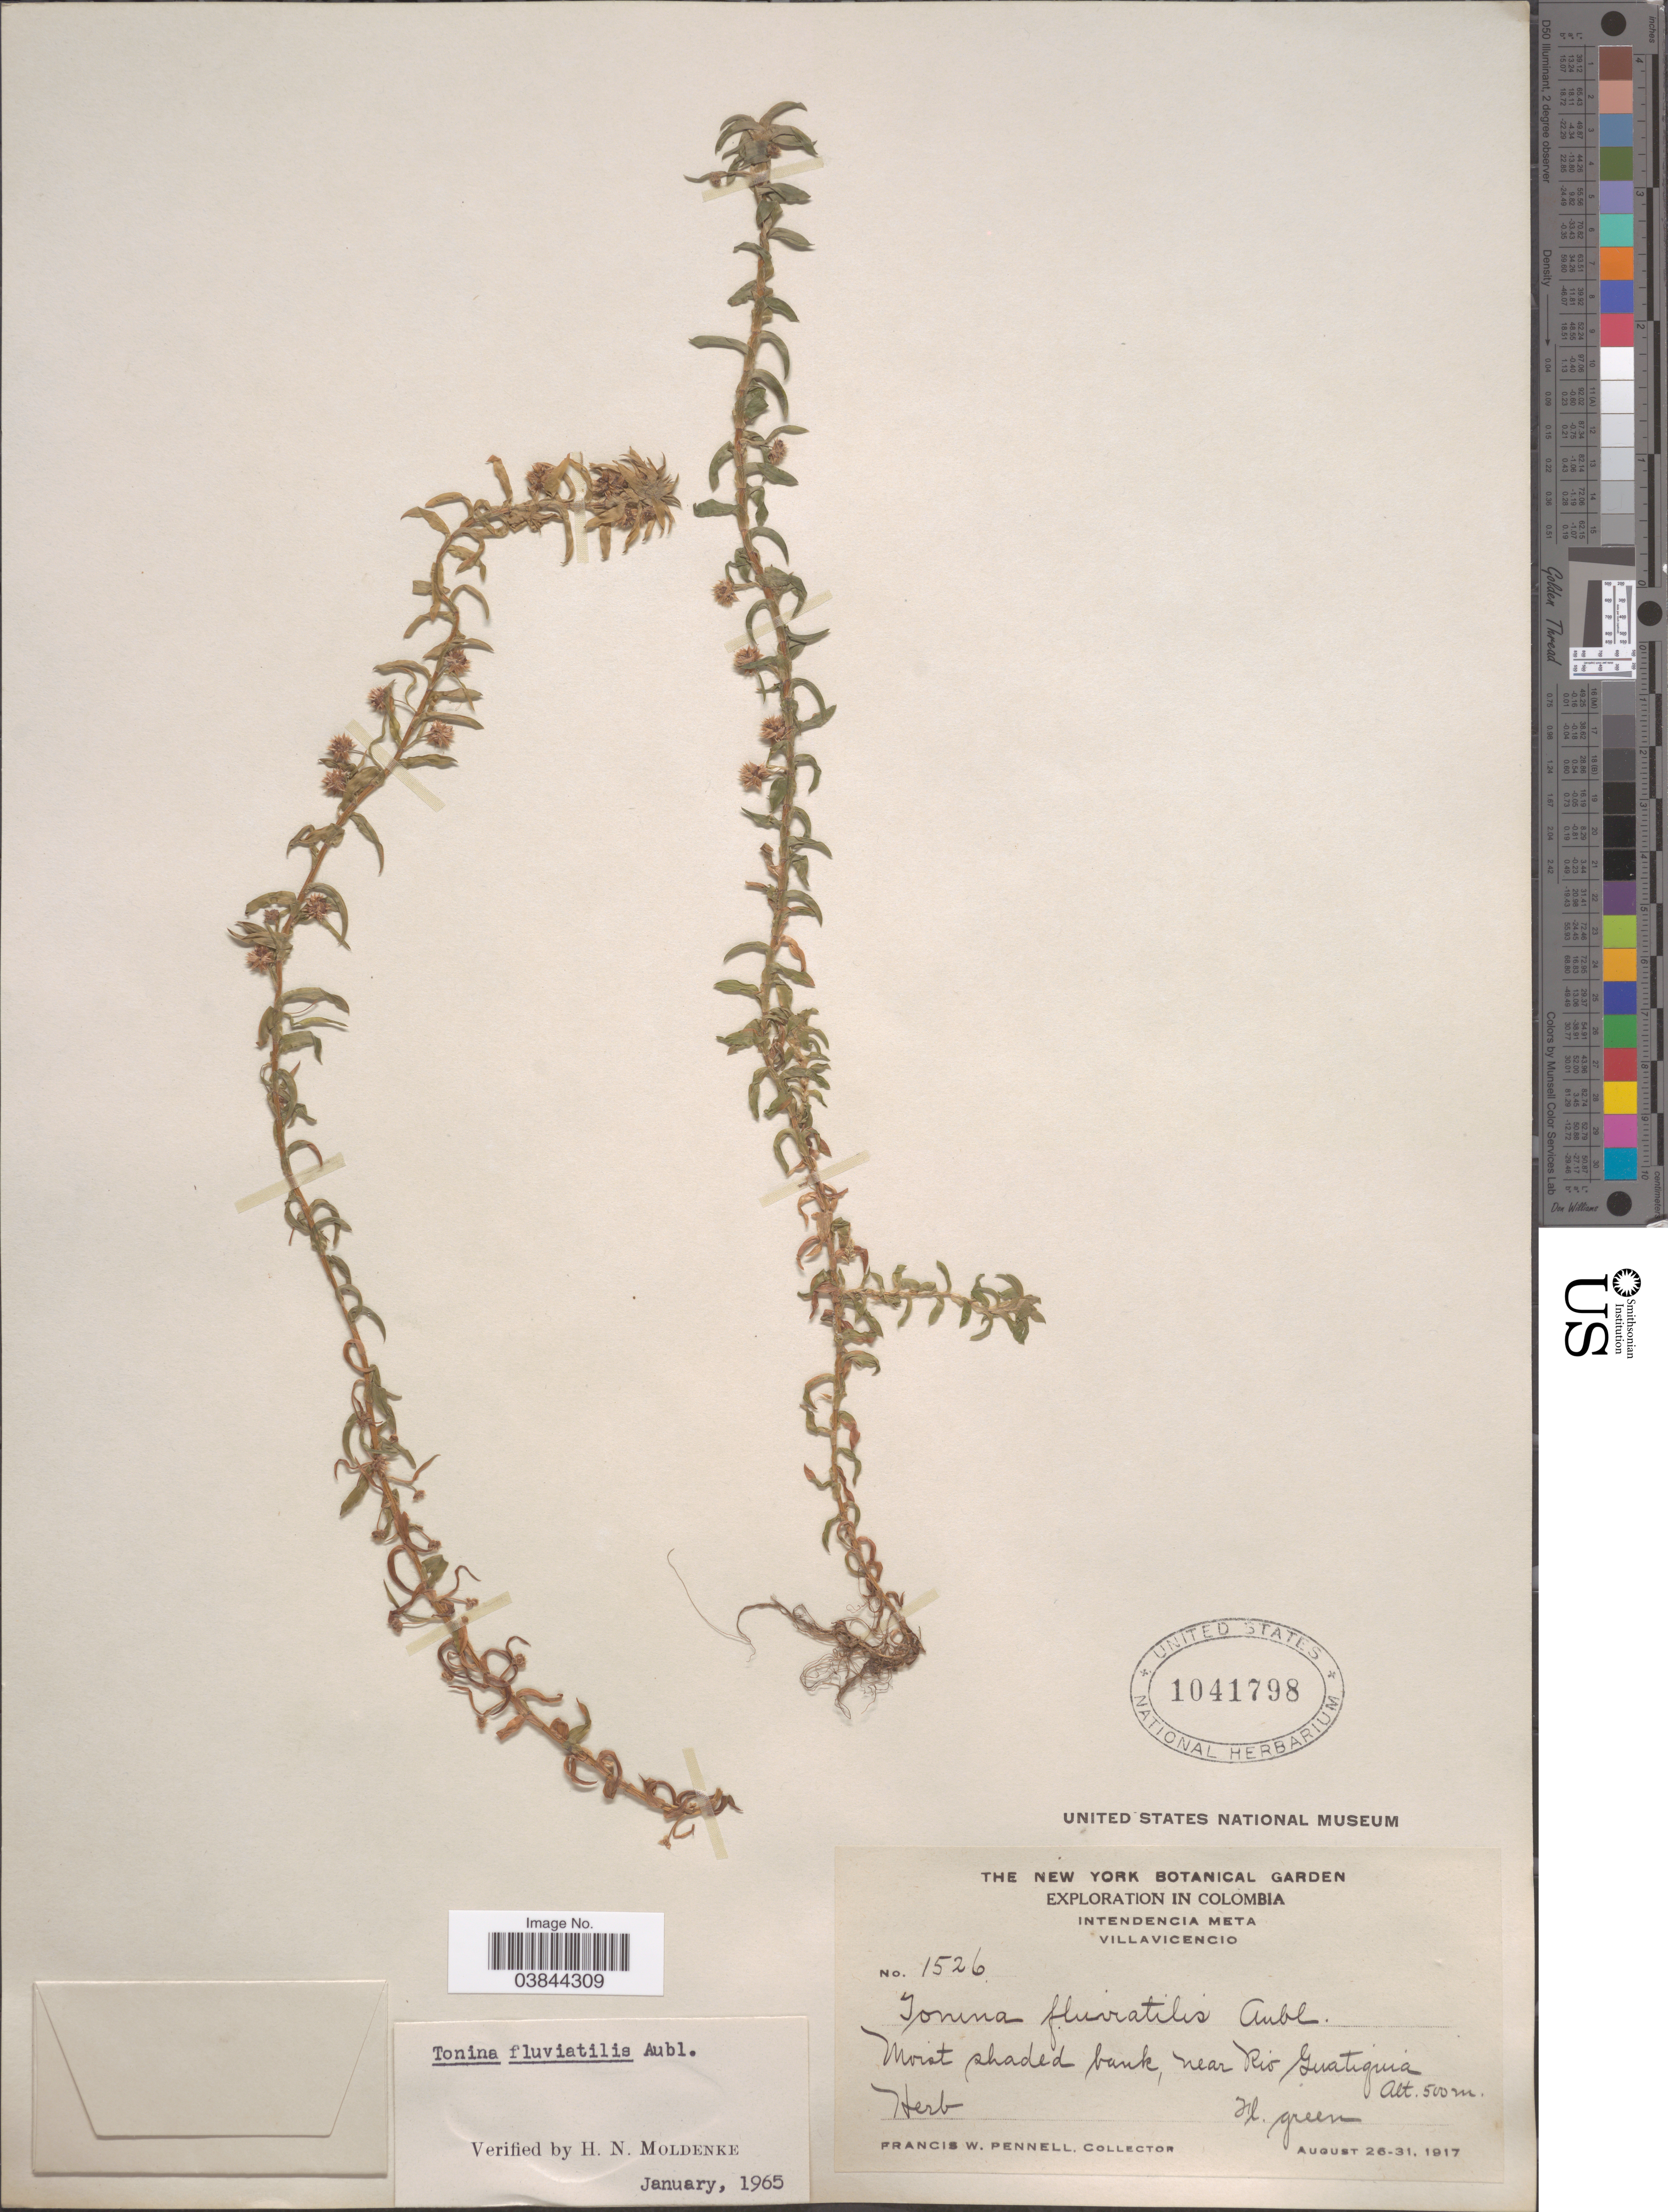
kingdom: Plantae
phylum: Tracheophyta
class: Liliopsida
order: Poales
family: Eriocaulaceae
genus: Tonina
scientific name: Tonina fluviatilis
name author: Aubl.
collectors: F. W. Pennell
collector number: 1526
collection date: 1917-08-26/1917-08-31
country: Colombia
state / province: Meta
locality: Intendencia Meta. Villavicencio. Near Rio Guatiquia.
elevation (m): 500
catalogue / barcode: US 1041798